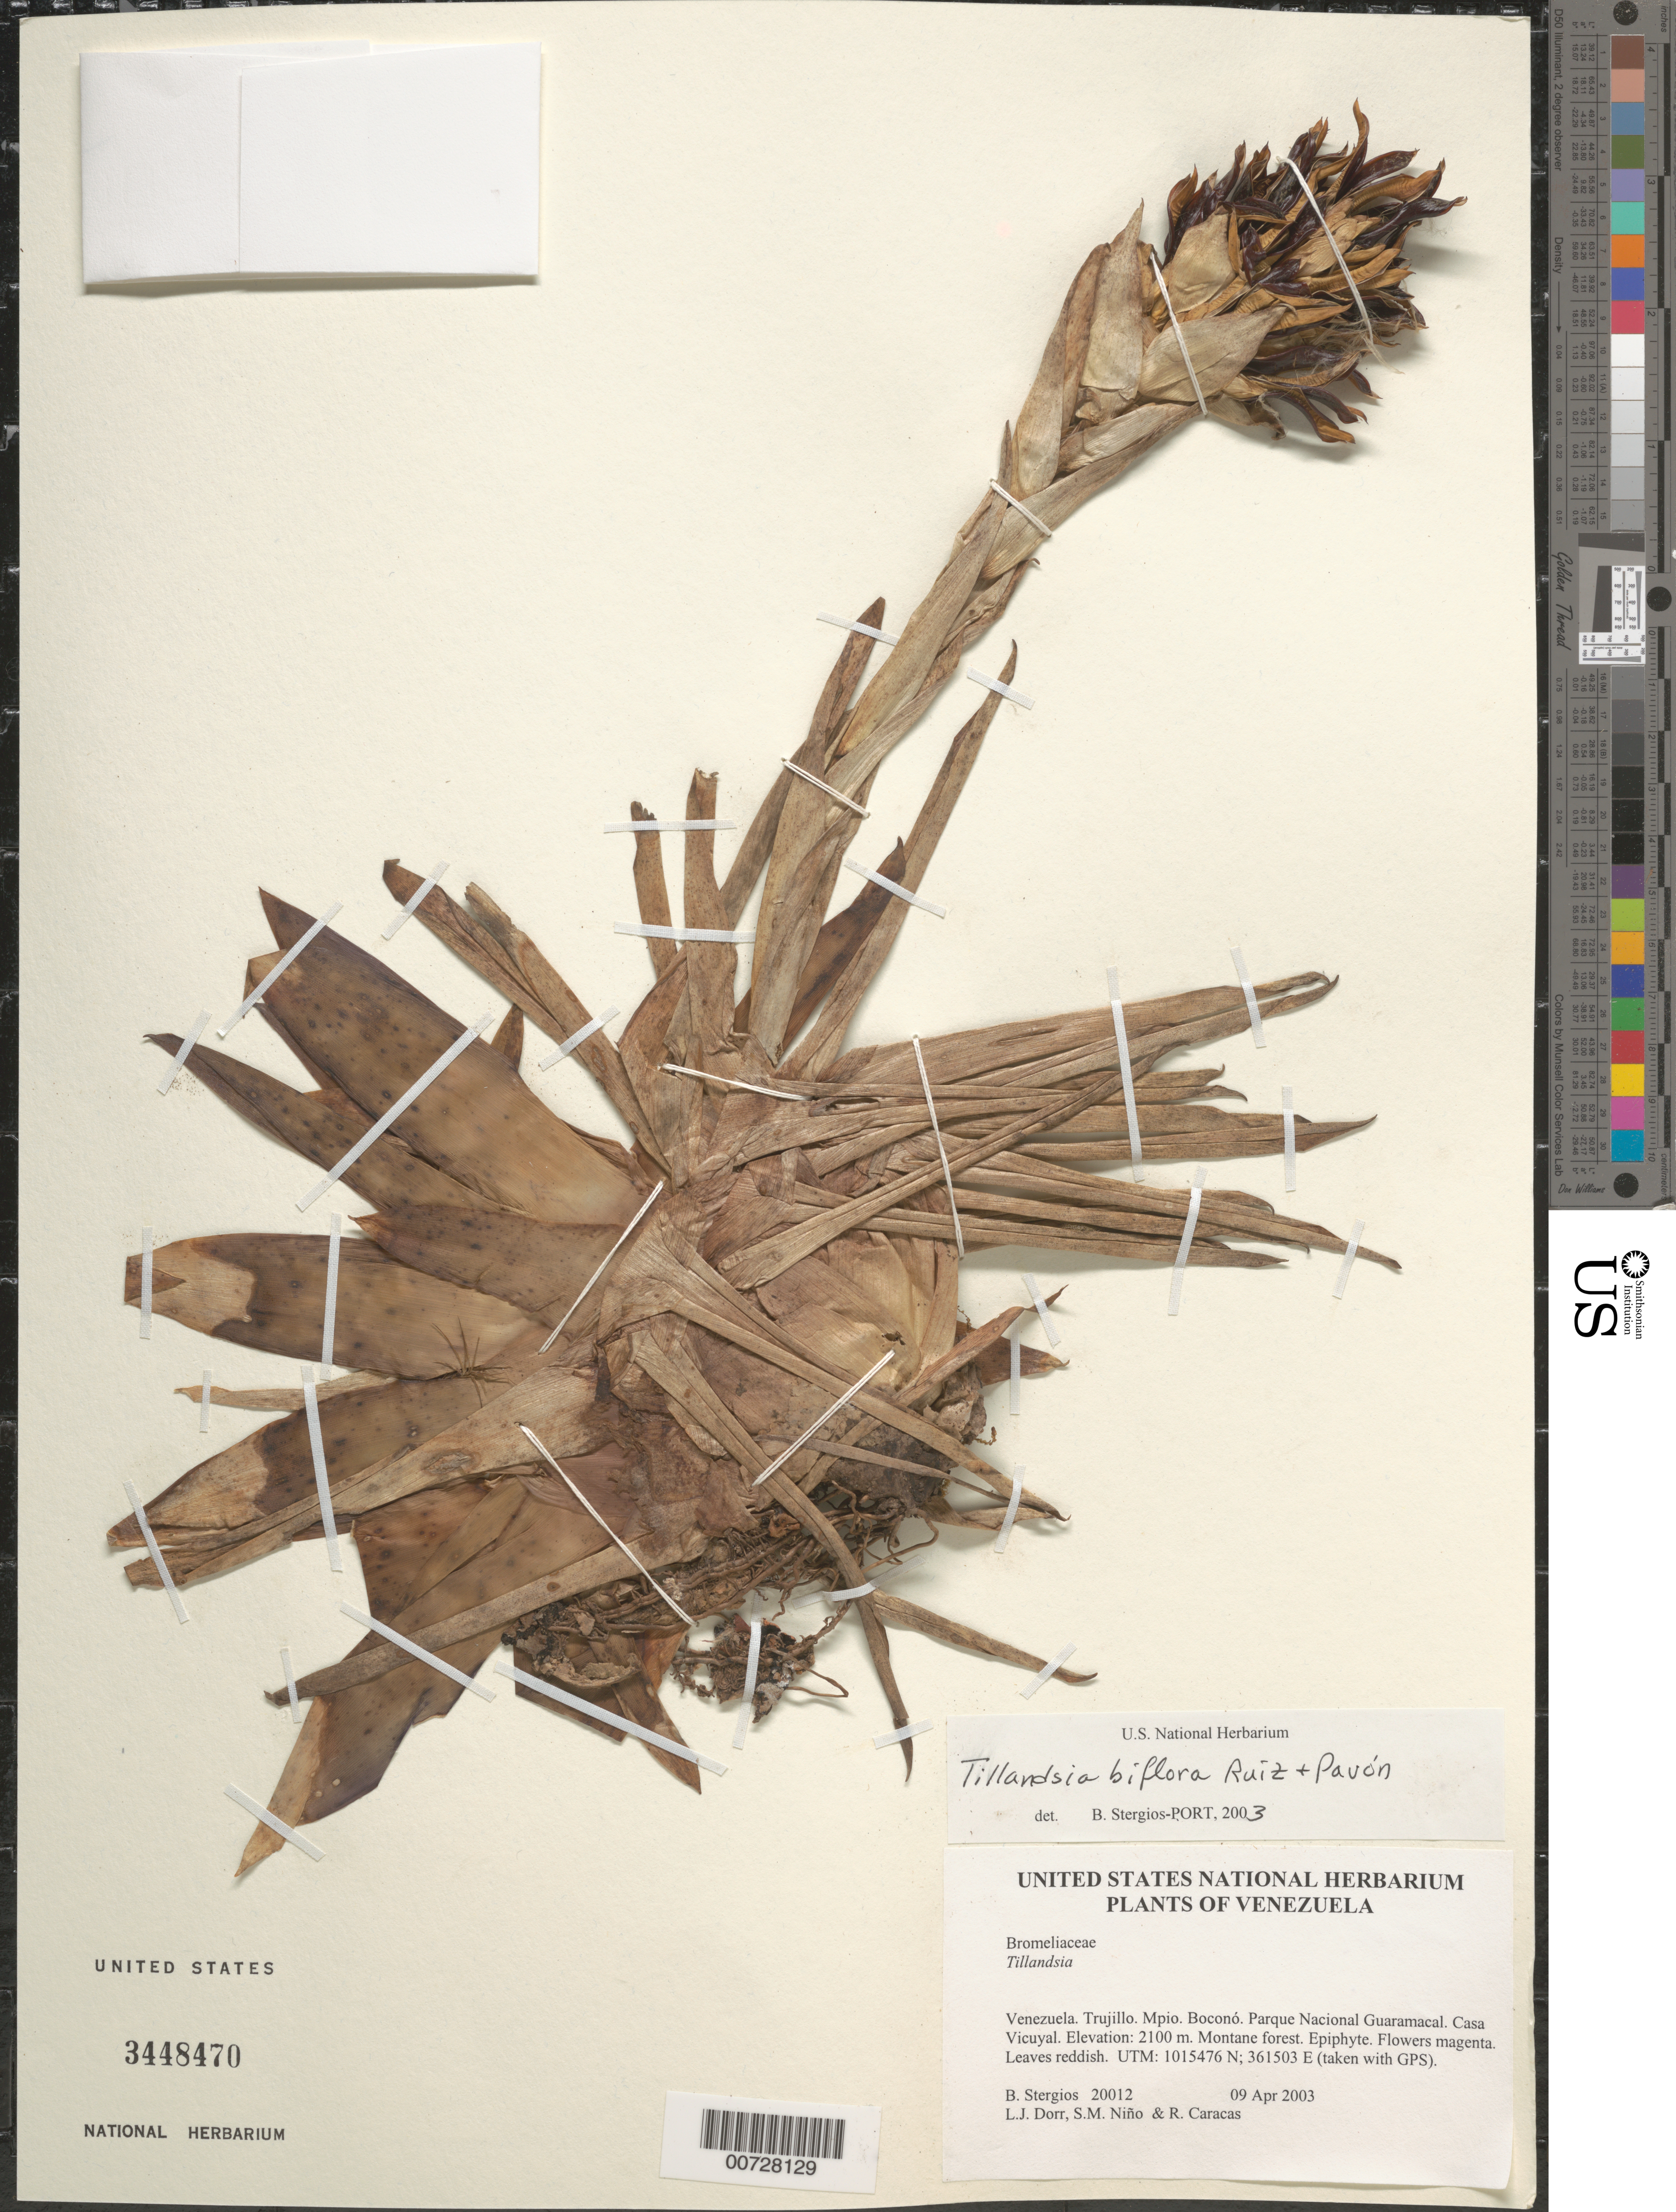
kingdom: Plantae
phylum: Tracheophyta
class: Liliopsida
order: Poales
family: Bromeliaceae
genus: Tillandsia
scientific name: Tillandsia biflora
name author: Ruiz & Pav.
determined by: Dorr, L. J., (BOT), Smithsonian Institution - National Museum of Natural History (UNITED STATES)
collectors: B. G. Stergios, L. J. Dorr, S. M. Niño & R. Caracas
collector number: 20012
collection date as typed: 09 Apr 2003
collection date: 2003-04-09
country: Venezuela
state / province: Trujillo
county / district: Boconó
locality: Parque Nacional Guaramacal. Casa Vicuyal.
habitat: Montane forest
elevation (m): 2100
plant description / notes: PORT, SEL, US, VEN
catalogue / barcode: US 3448470